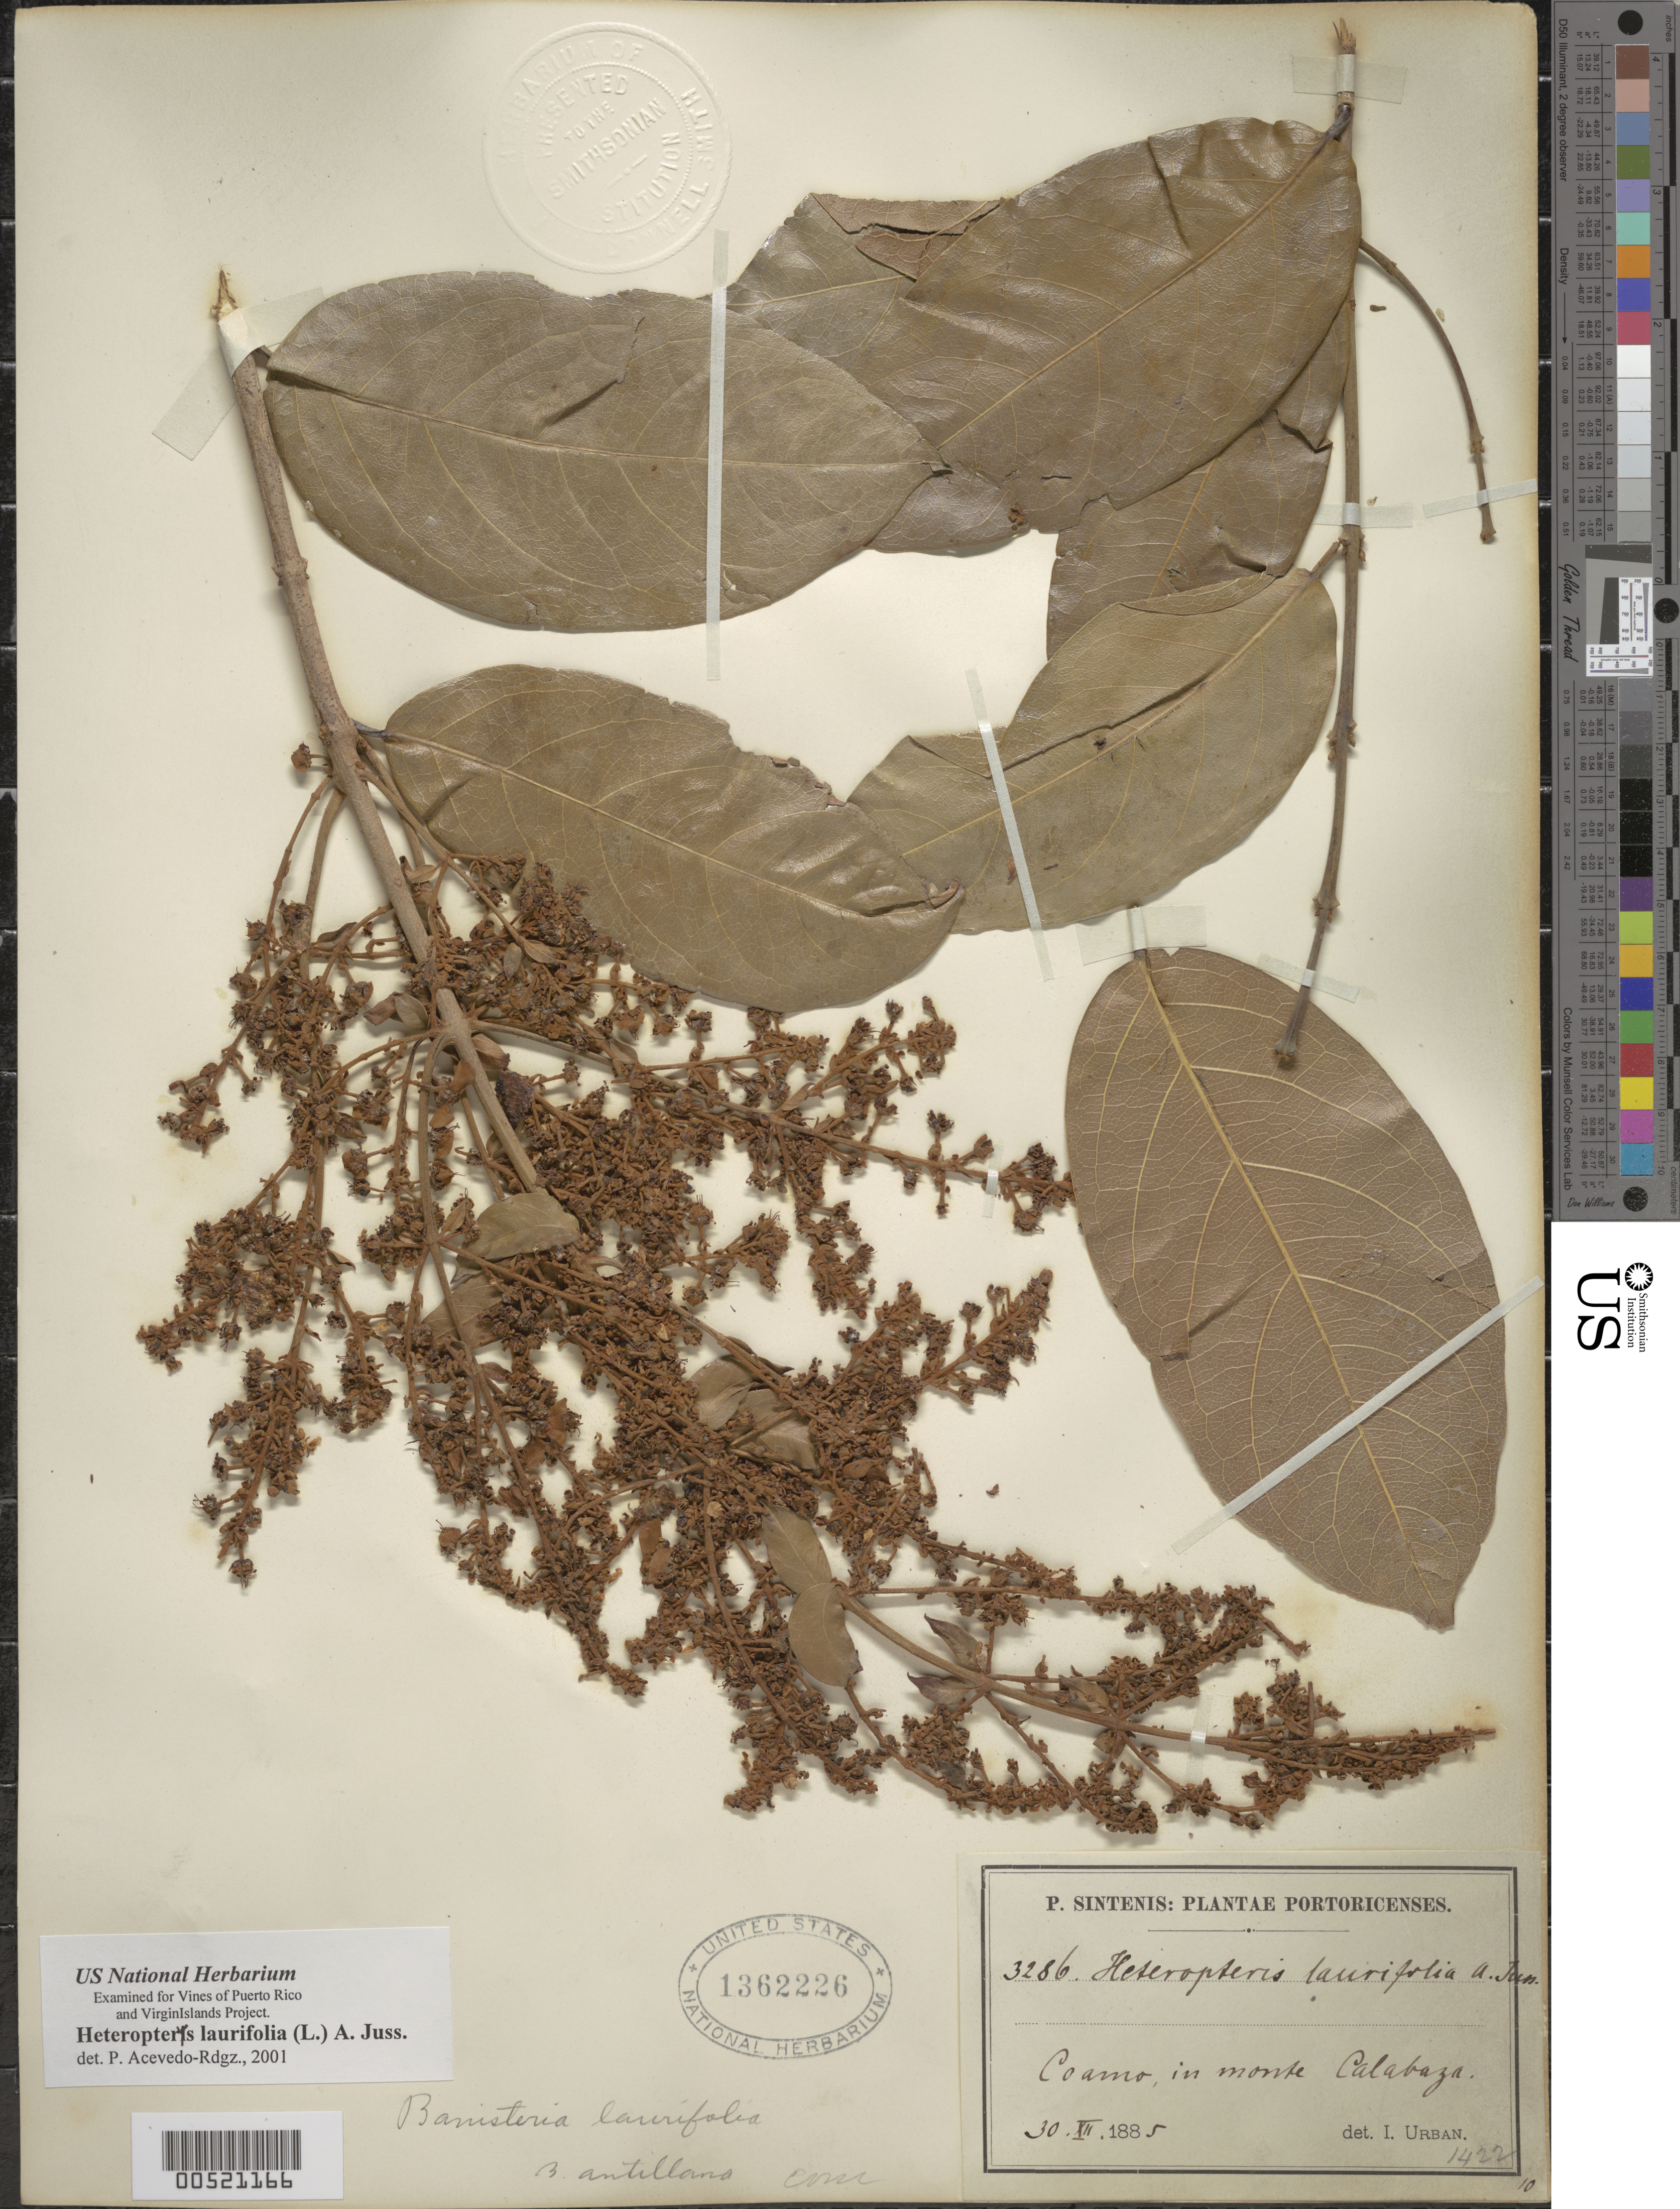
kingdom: Plantae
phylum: Tracheophyta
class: Magnoliopsida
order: Malpighiales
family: Malpighiaceae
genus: Heteropterys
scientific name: Heteropterys laurifolia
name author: (L.) A. Juss.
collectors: P. Sintenis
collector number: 3286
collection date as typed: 30 dec 1885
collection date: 1885-12-30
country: Puerto Rico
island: Greater Antilles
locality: Coamo. In monte Calabaza.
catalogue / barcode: US 1362226